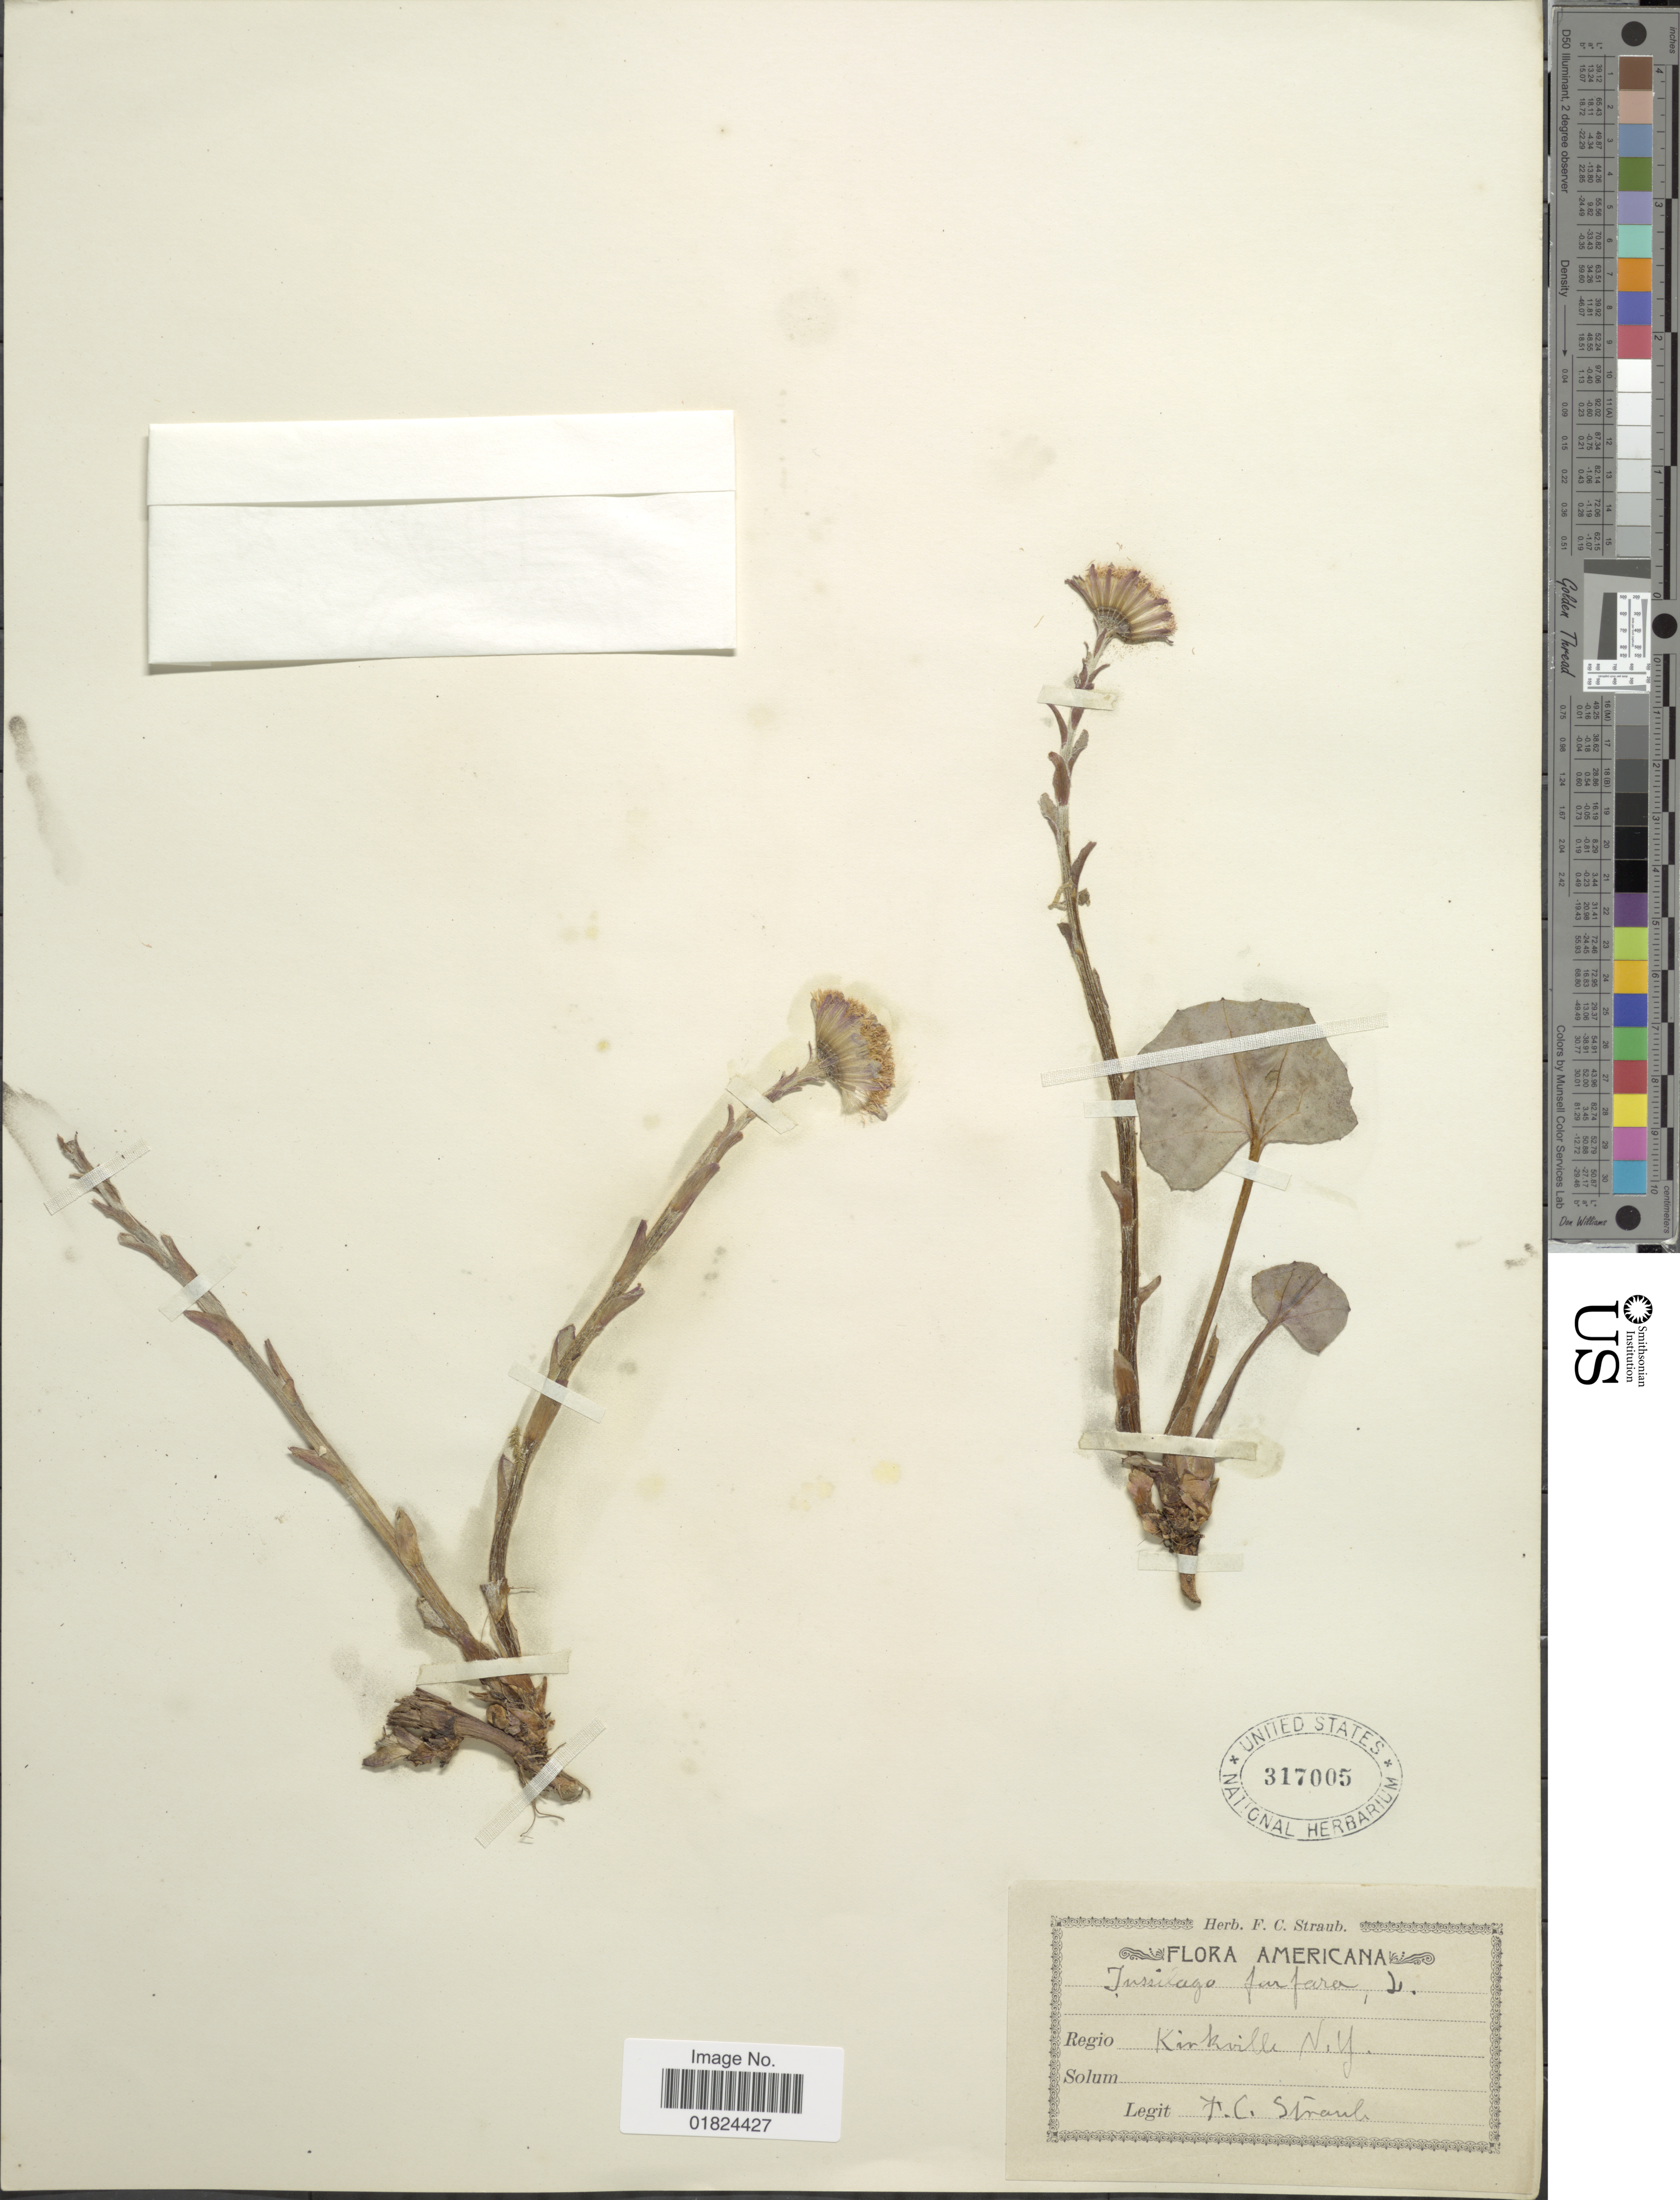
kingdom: Plantae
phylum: Tracheophyta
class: Magnoliopsida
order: Asterales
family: Asteraceae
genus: Tussilago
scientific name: Tussilago farfara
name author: L.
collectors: F. Straub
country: United States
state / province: New York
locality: Kirkbride.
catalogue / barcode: US 317005